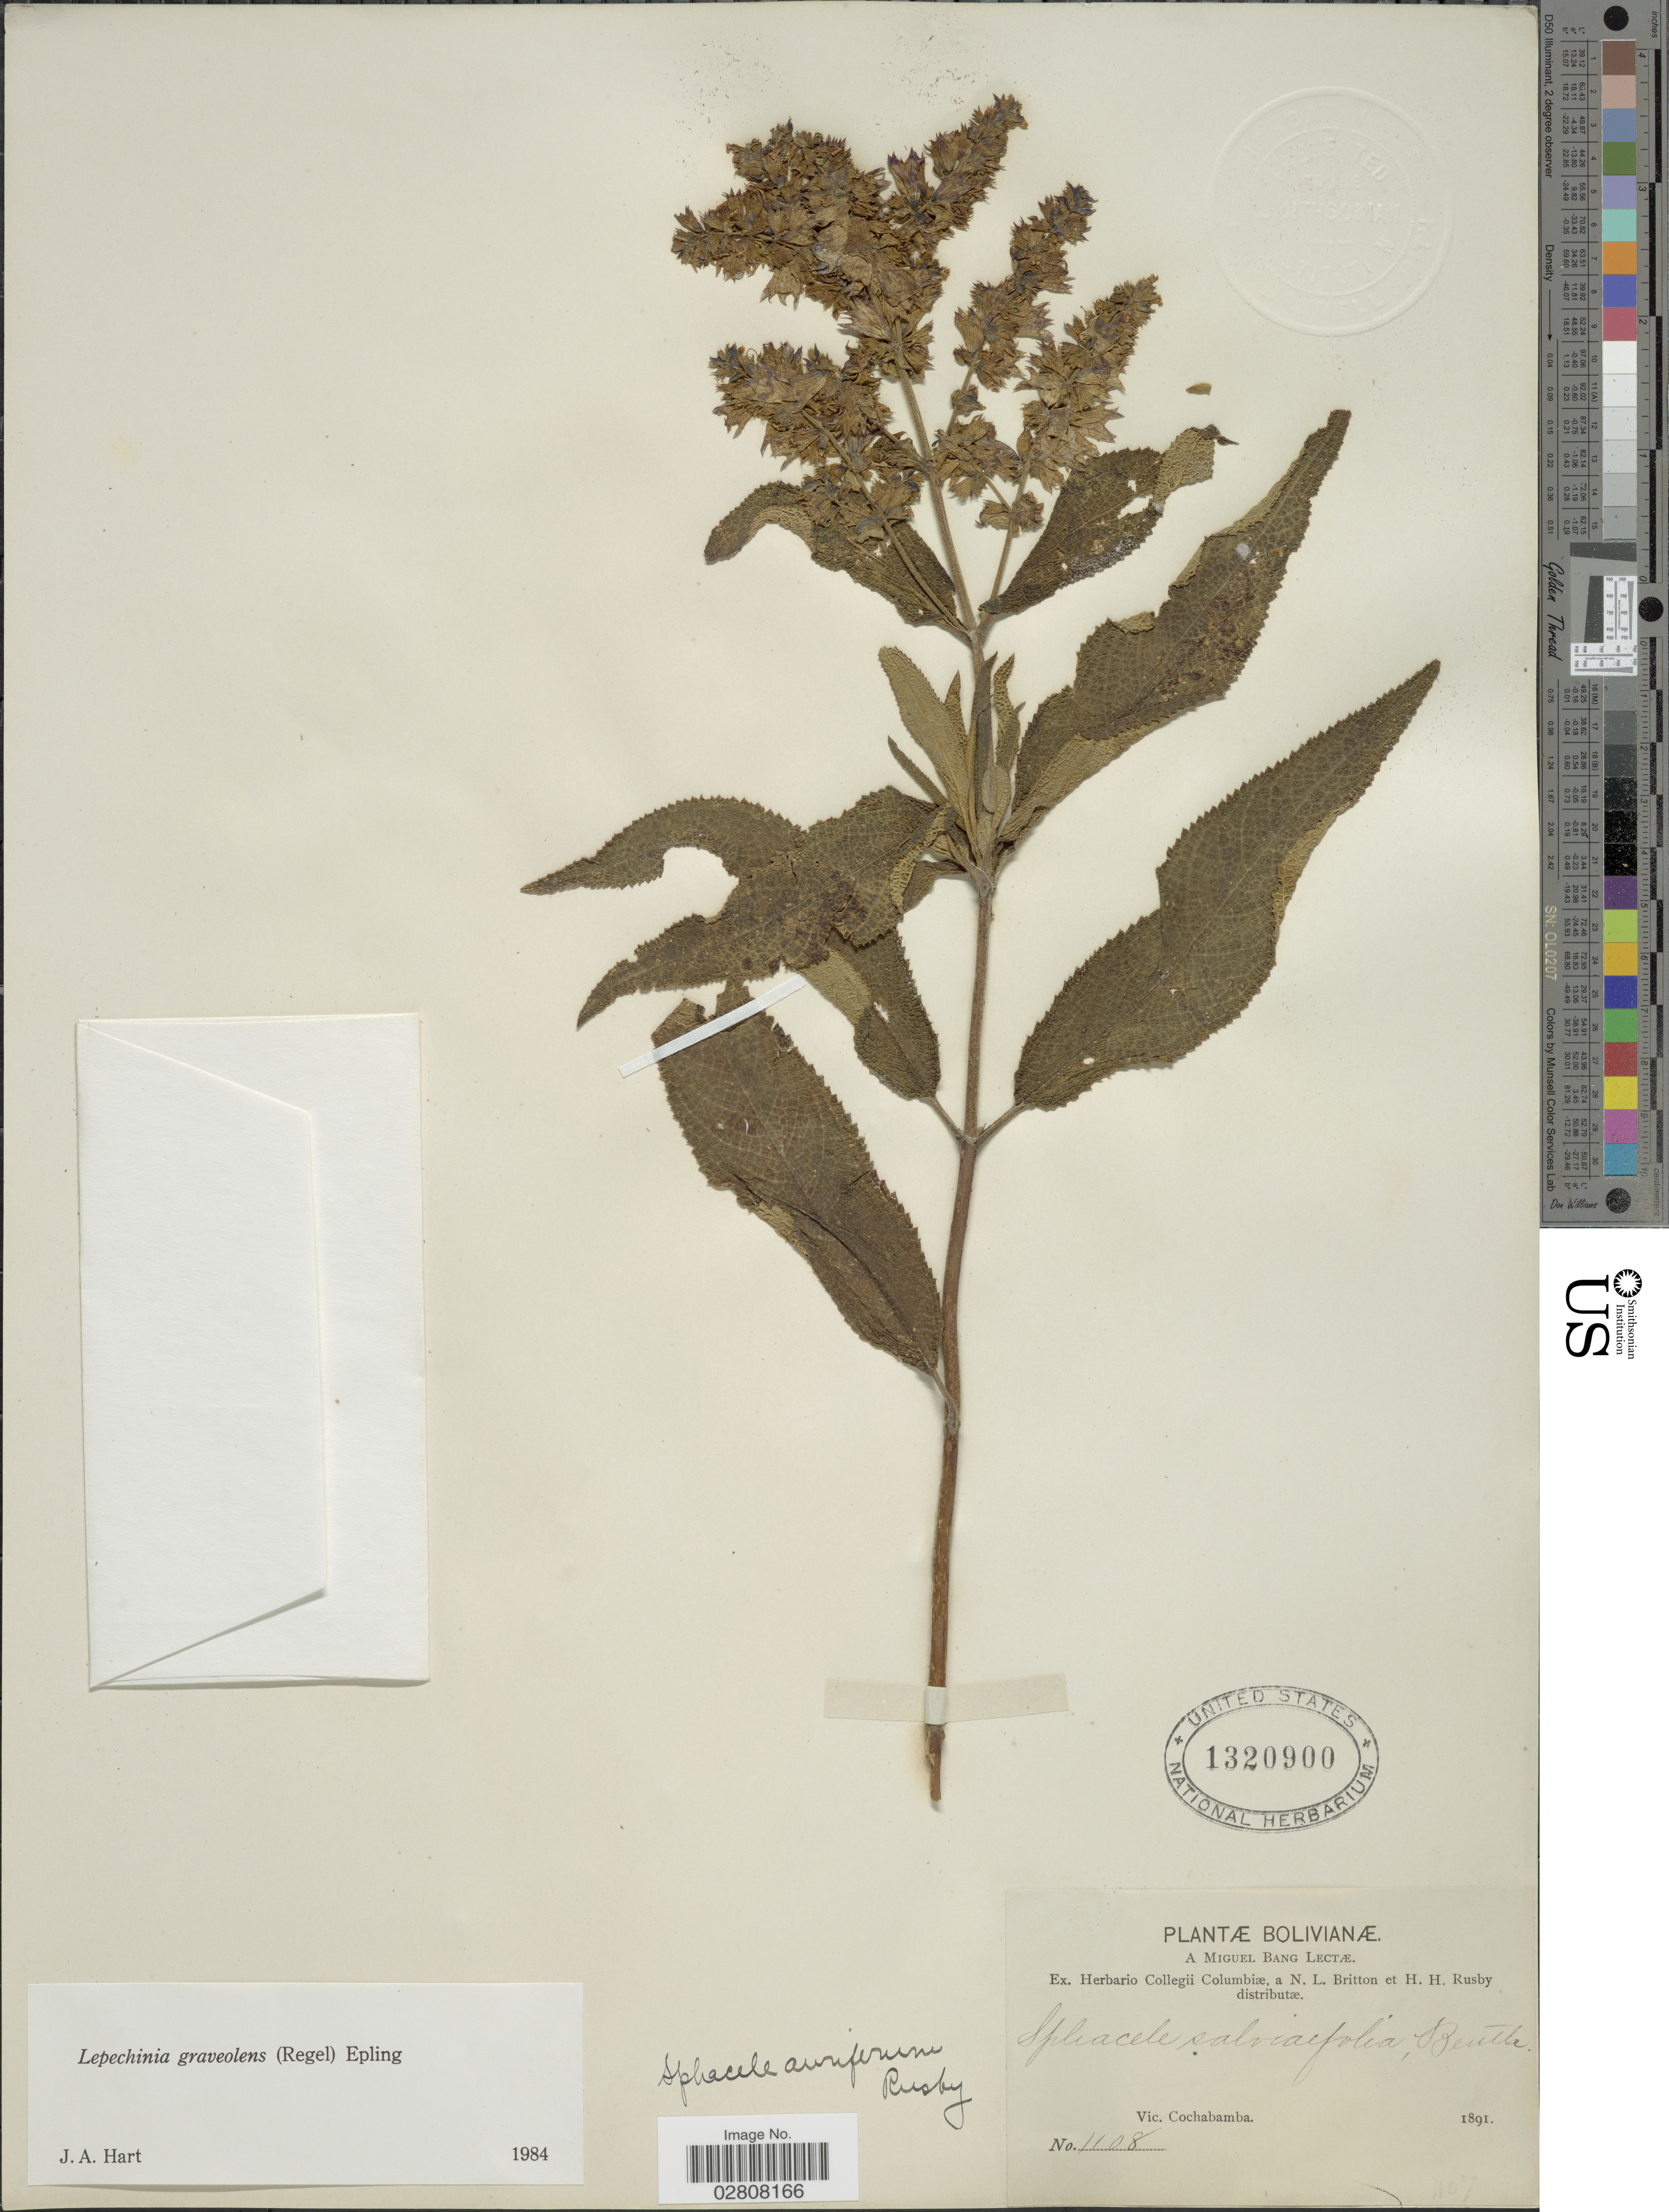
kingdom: Plantae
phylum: Tracheophyta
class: Magnoliopsida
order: Lamiales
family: Lamiaceae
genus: Lepechinia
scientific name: Lepechinia graveolens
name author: (Regel) Epling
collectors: M. Bang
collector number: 1108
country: Bolivia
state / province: Cochabamba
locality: Vic. Cochabamba.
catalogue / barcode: US 1320900